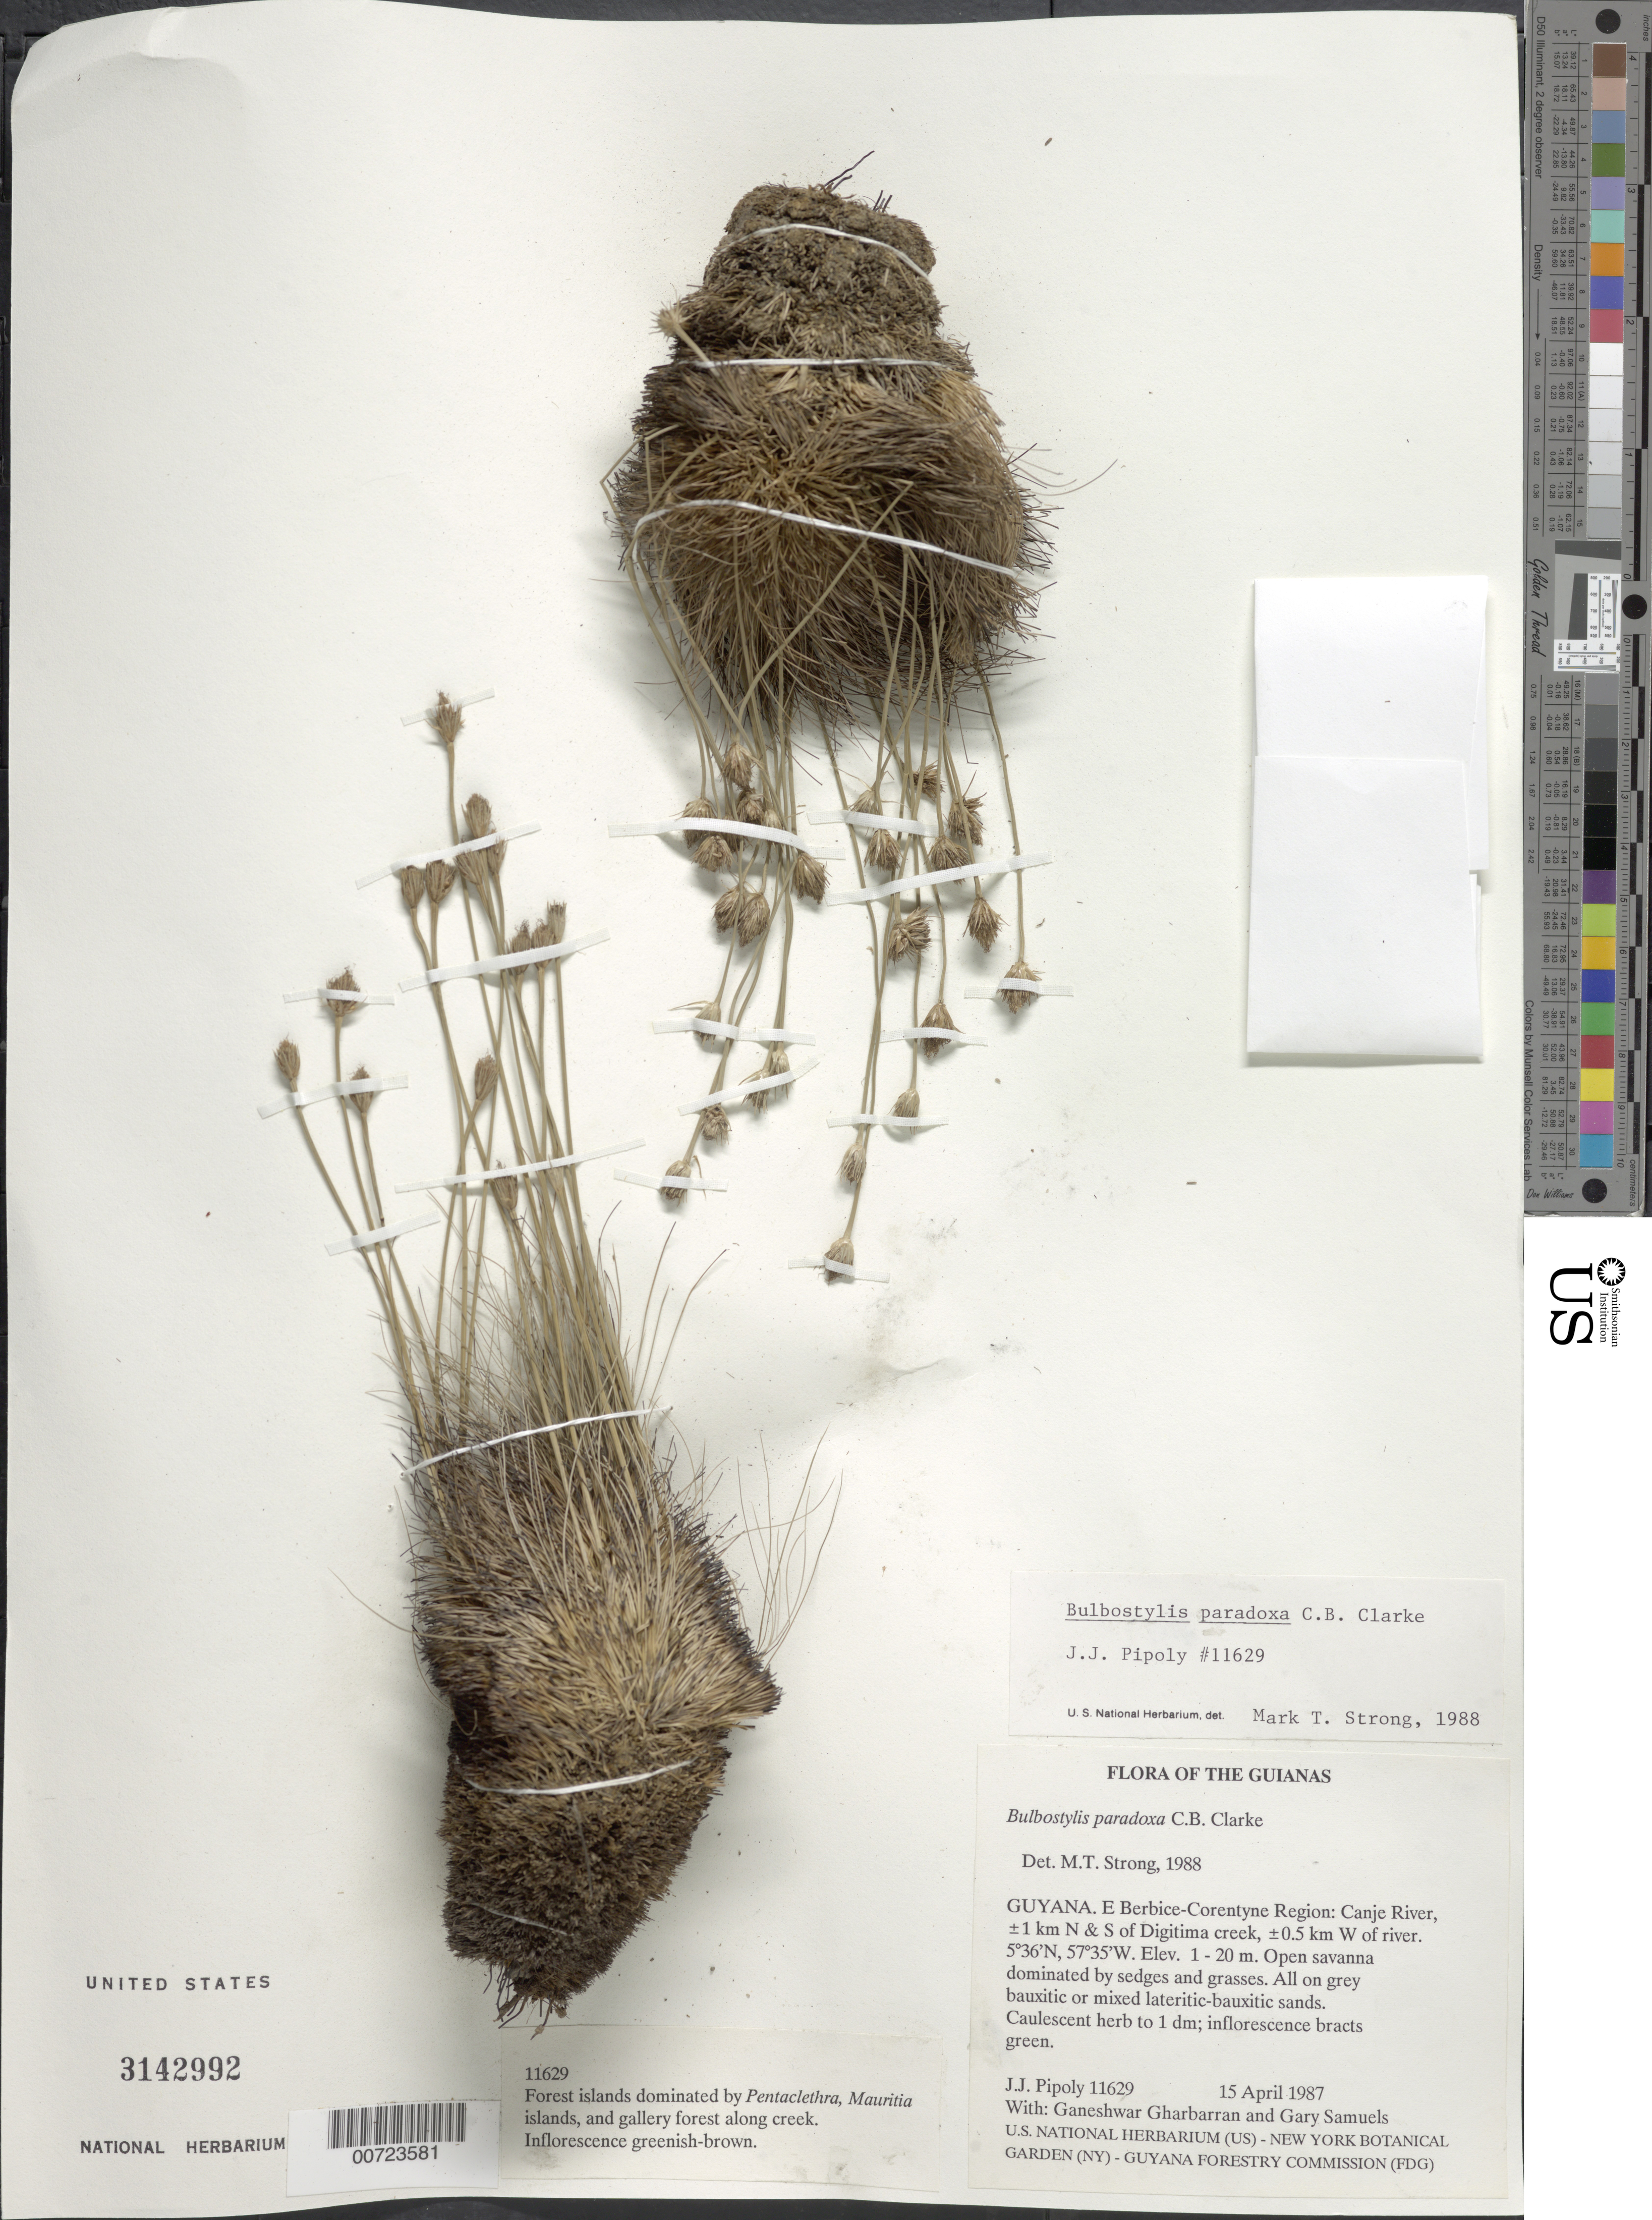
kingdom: Plantae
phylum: Tracheophyta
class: Liliopsida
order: Poales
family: Cyperaceae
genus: Bulbostylis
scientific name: Bulbostylis paradoxa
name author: (Spreng.) Lindm.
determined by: Strong, M. T., (US), Smithsonian Institution - National Museum of Natural History (UNITED STATES)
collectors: J. J. Pipoly, G. Gharbarran & G. Samuels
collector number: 11629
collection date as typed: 15 April 1987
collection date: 1987-04-15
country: Guyana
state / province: E. Berbice-Corentyne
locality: Canje River, ±1 km N & S of Digitima creek, ±0.5 km W of river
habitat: Open savanna dominated by sedges and grasses. All on grey bauxitic or mixed lateritic-bauxitic sands. Forest islands dominated by Pentaclethra, Mauritia islands, and gallery forest along creek.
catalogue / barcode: US 3142992